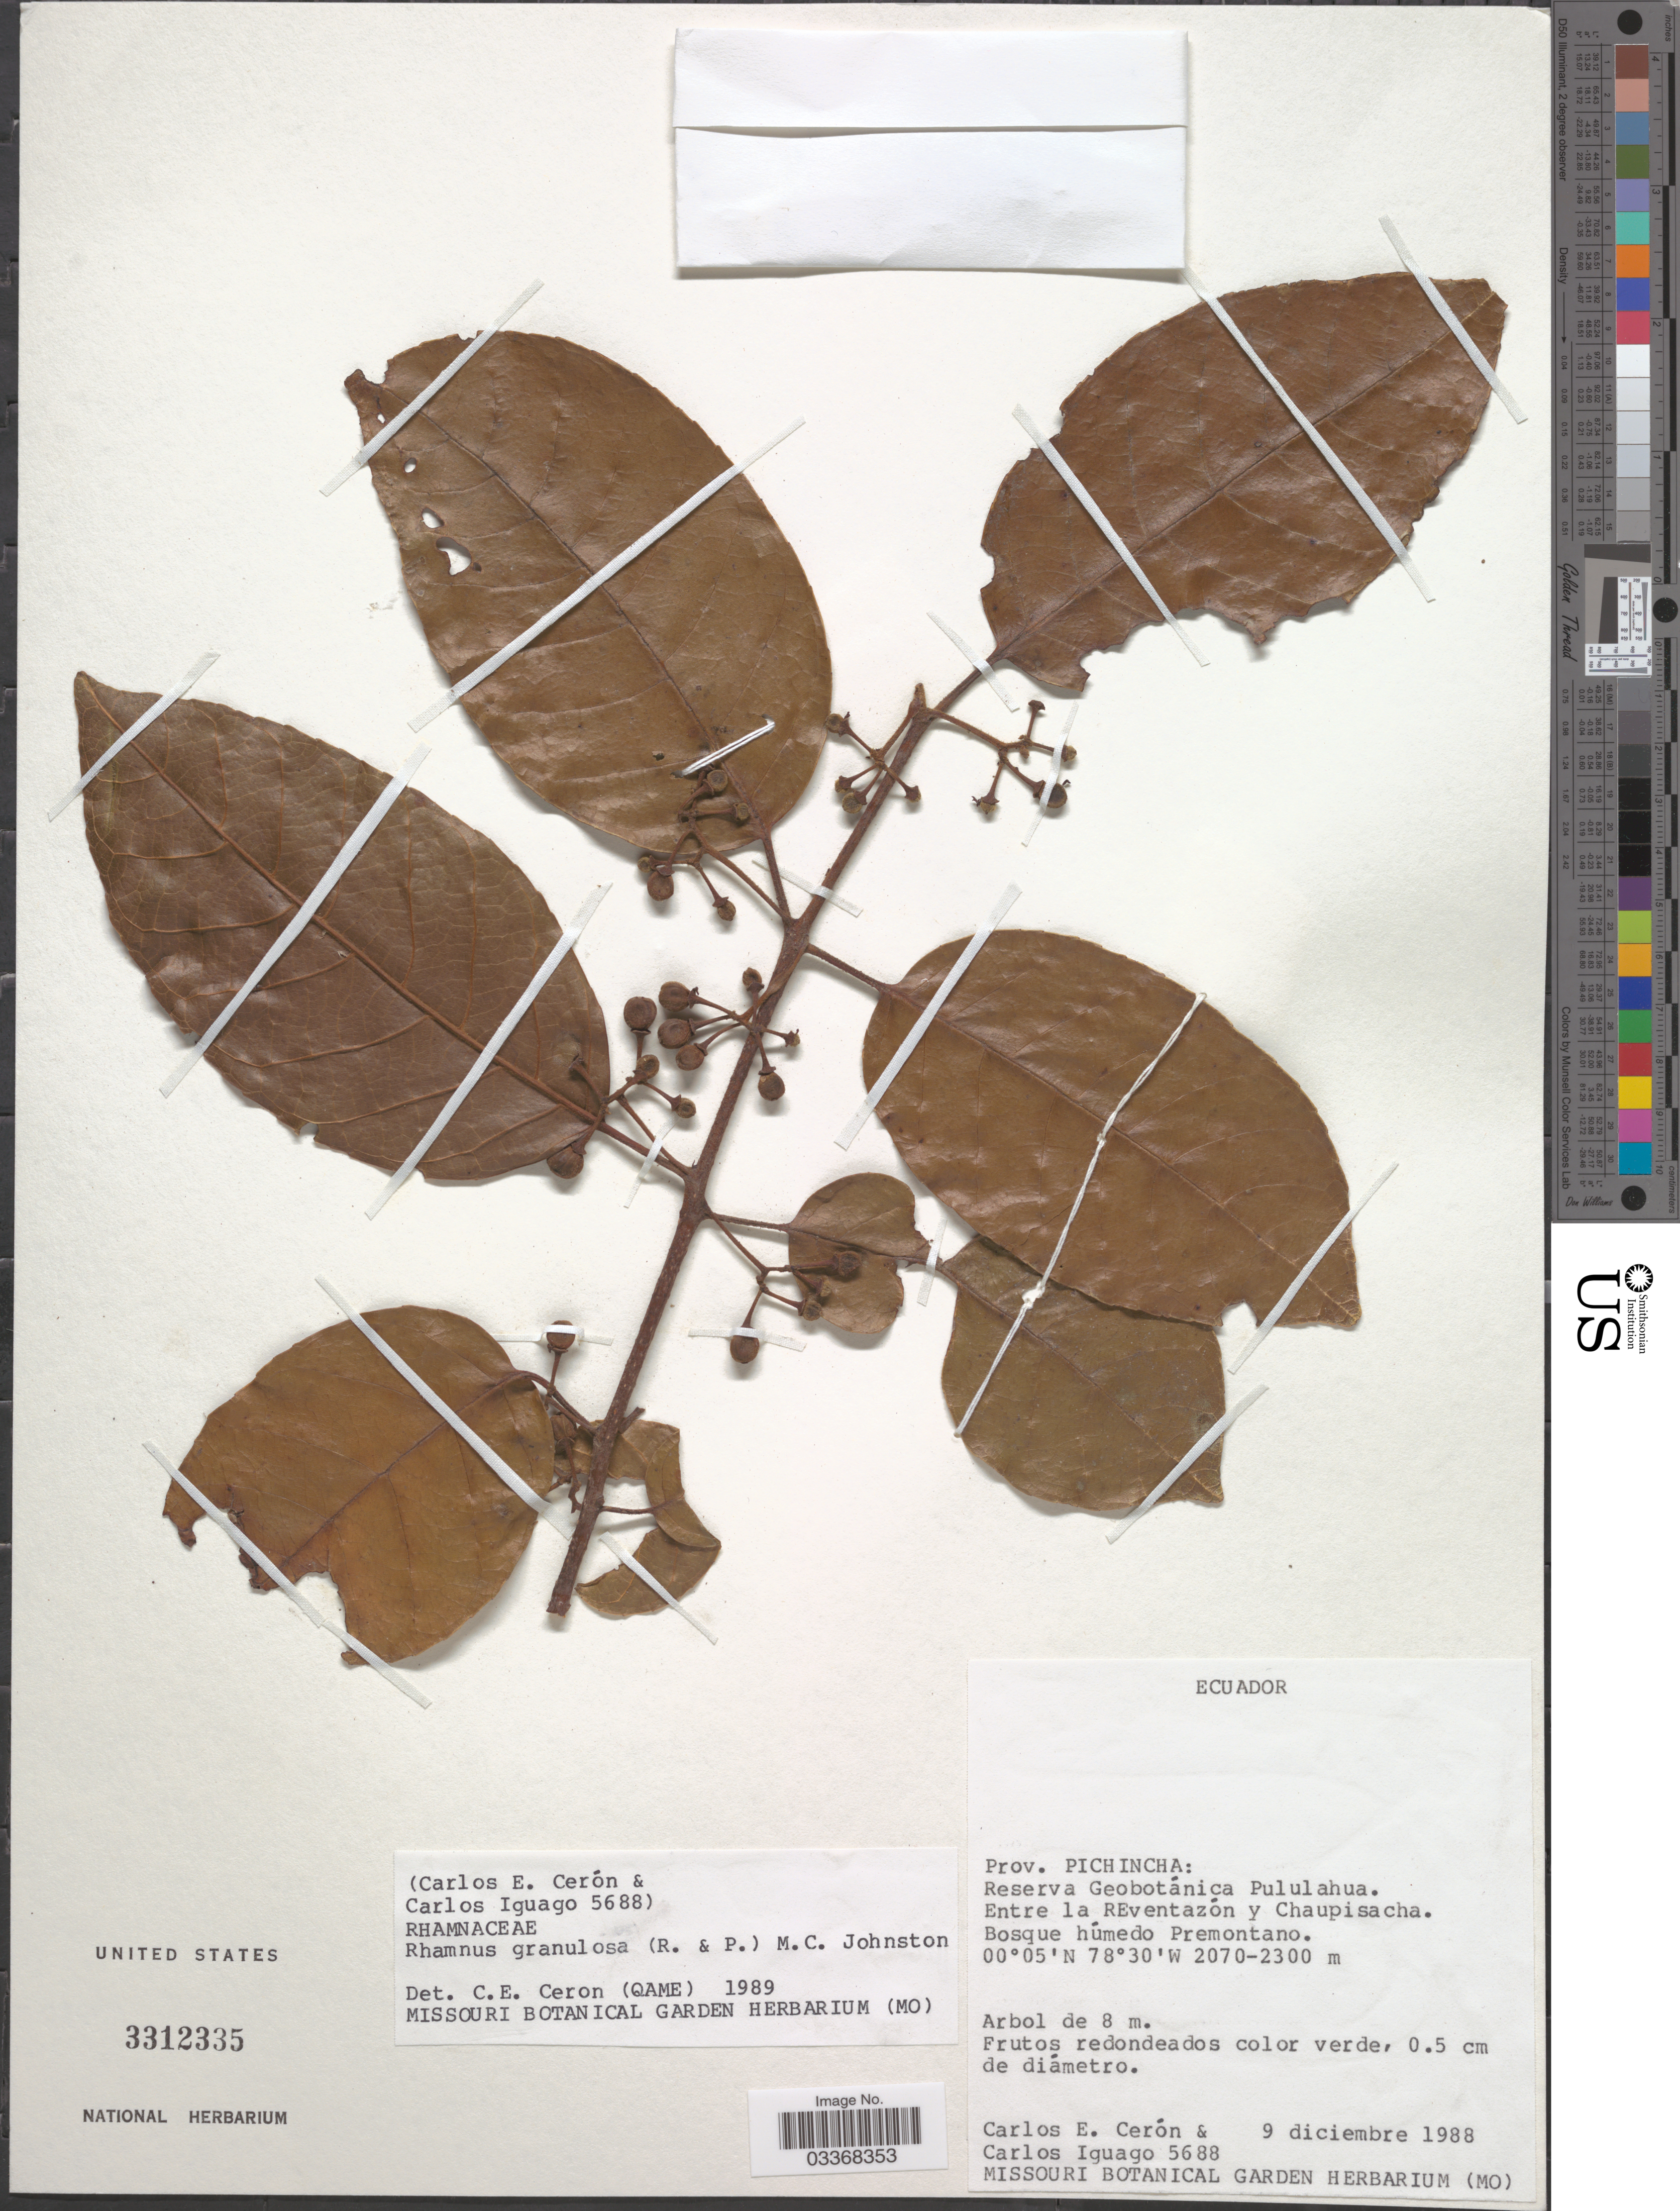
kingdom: Plantae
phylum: Tracheophyta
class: Magnoliopsida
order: Rosales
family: Rhamnaceae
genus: Frangula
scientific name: Frangula granulosa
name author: (Ruiz & Pav.) Grubov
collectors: C. E. Cerón M. & C. Iguago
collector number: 5688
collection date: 1988-12-09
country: Ecuador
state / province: Pichincha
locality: Reserva Geobotánica Pululahua. Entre la REventazón y Chaupisacha.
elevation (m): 2070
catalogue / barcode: US 3312335